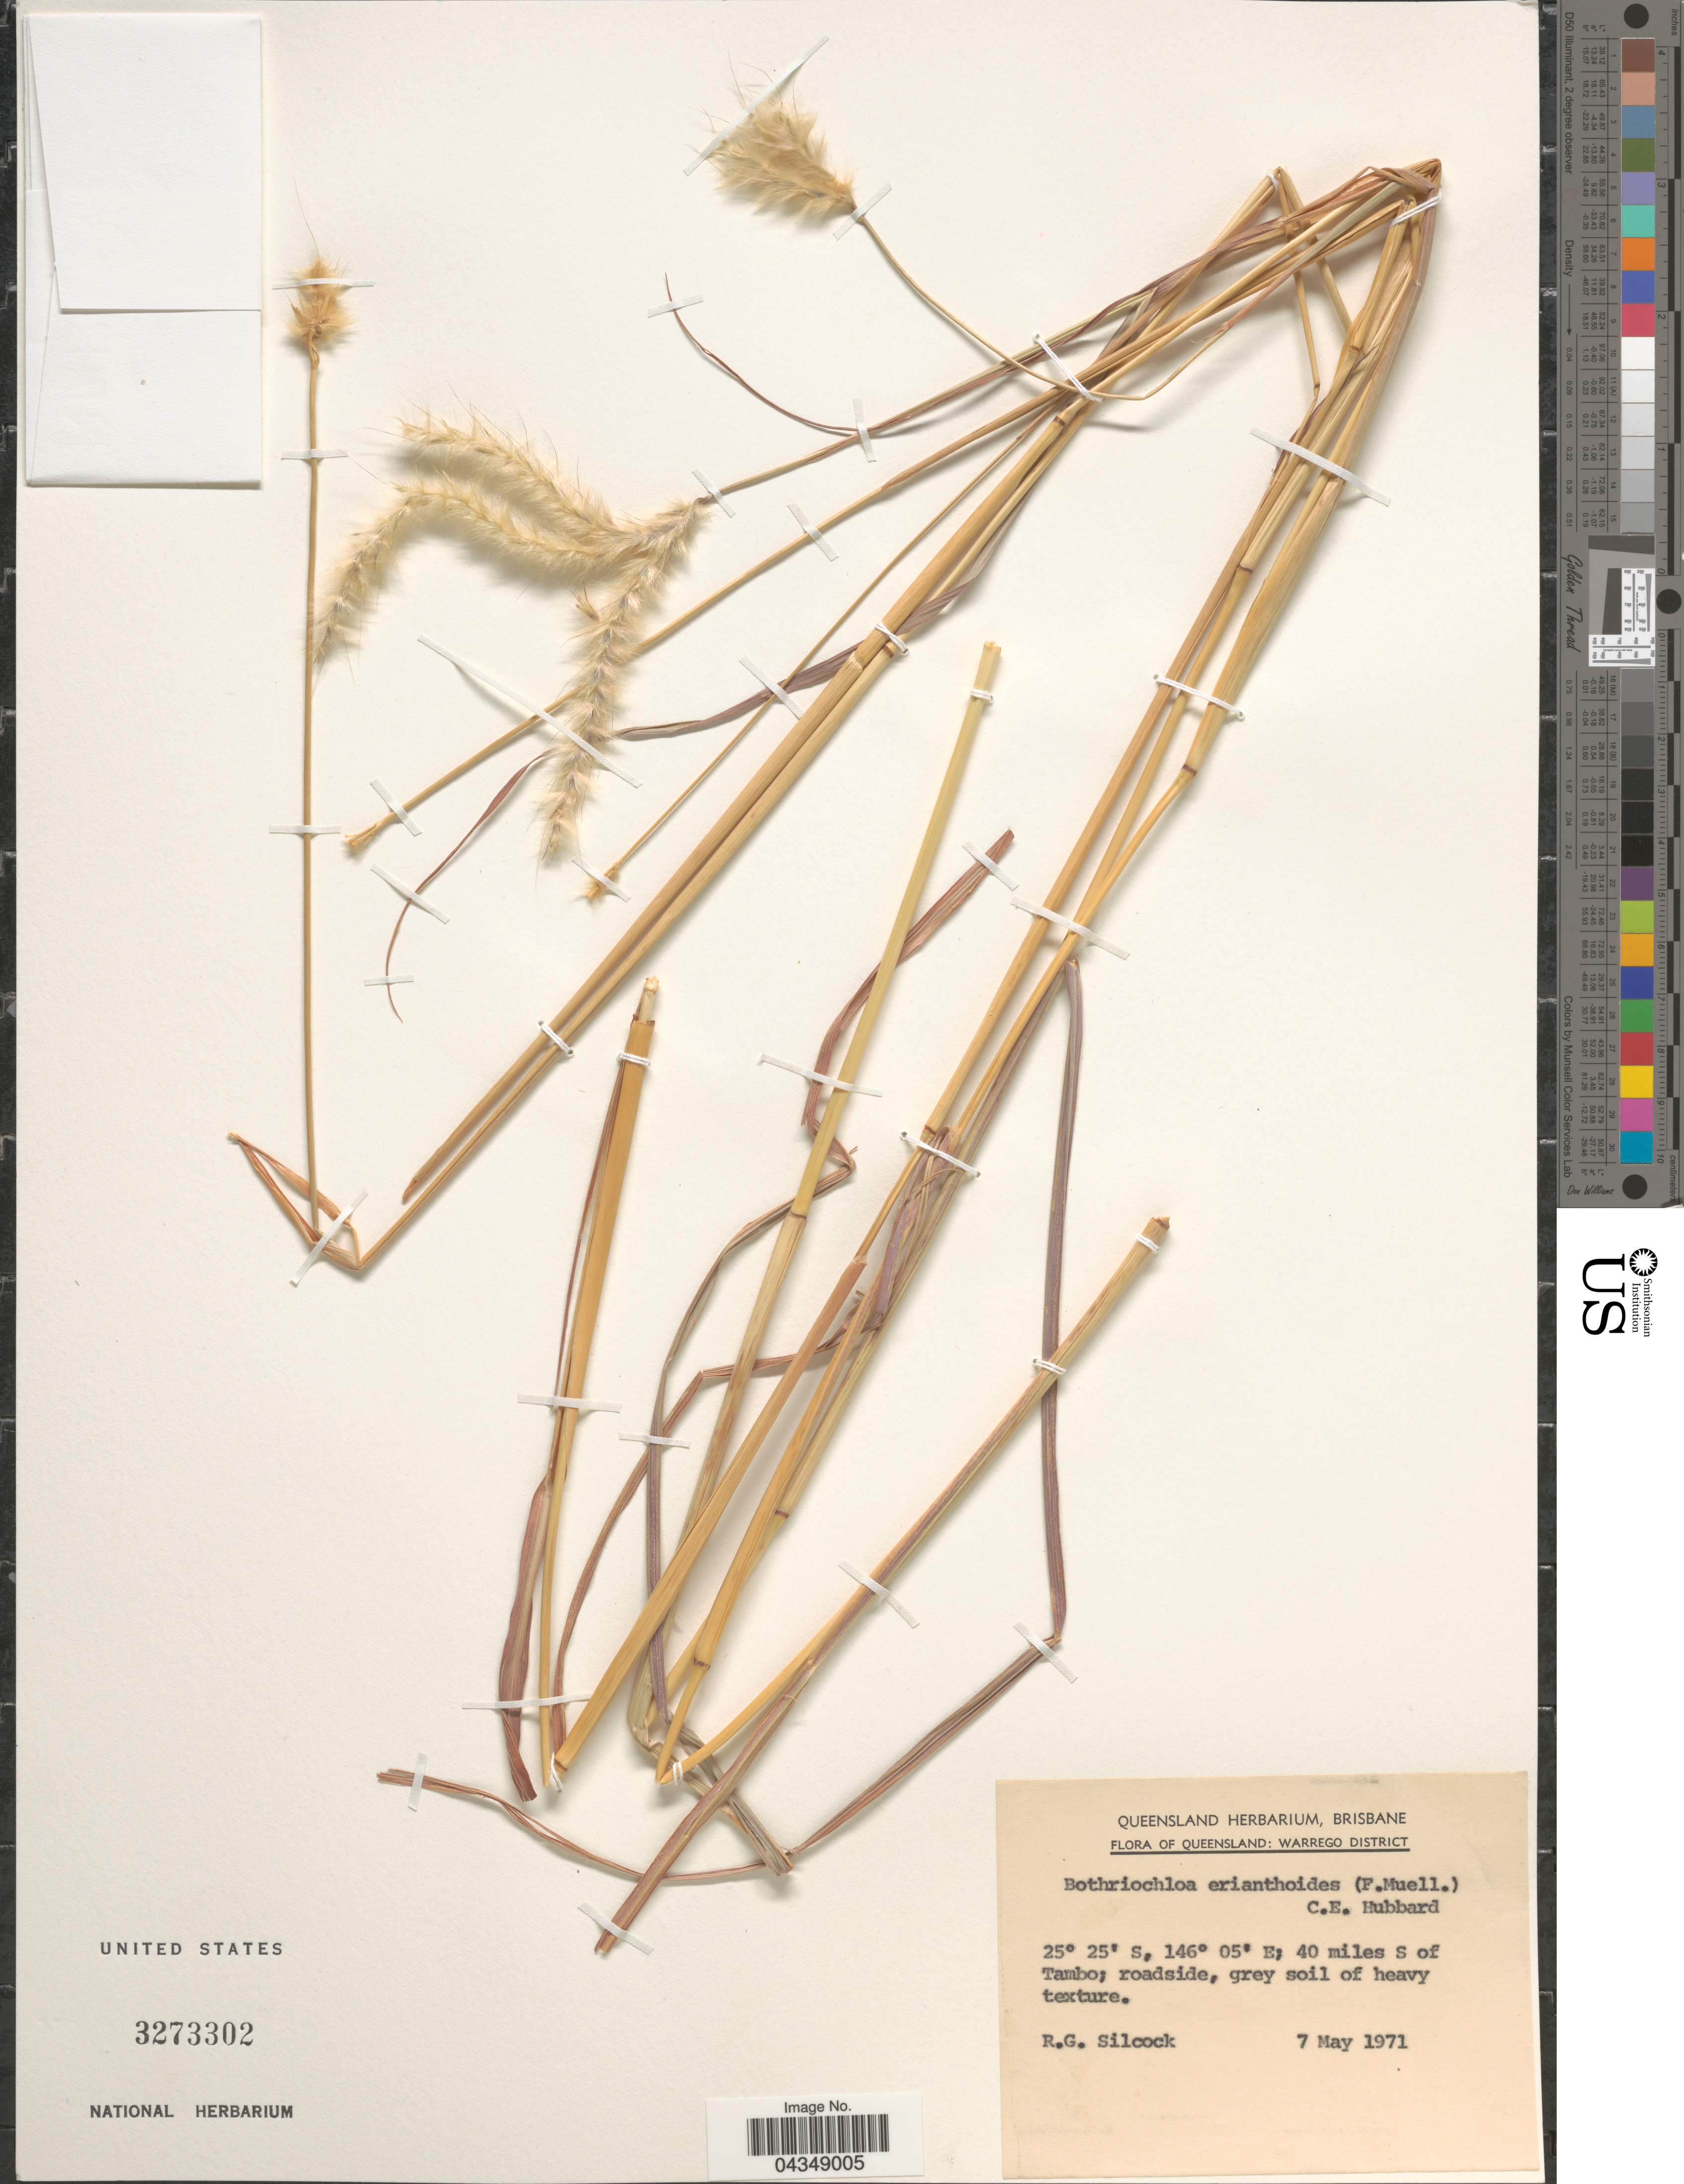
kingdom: Plantae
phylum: Tracheophyta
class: Liliopsida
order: Poales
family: Poaceae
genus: Bothriochloa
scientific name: Bothriochloa erianthoides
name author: (F. Muell.) C. E. Hubb.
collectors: R. Silcock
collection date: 1971-05-07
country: Australia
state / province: Queensland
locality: Warrego District. 40 miles S of Tambo.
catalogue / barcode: US 3273302